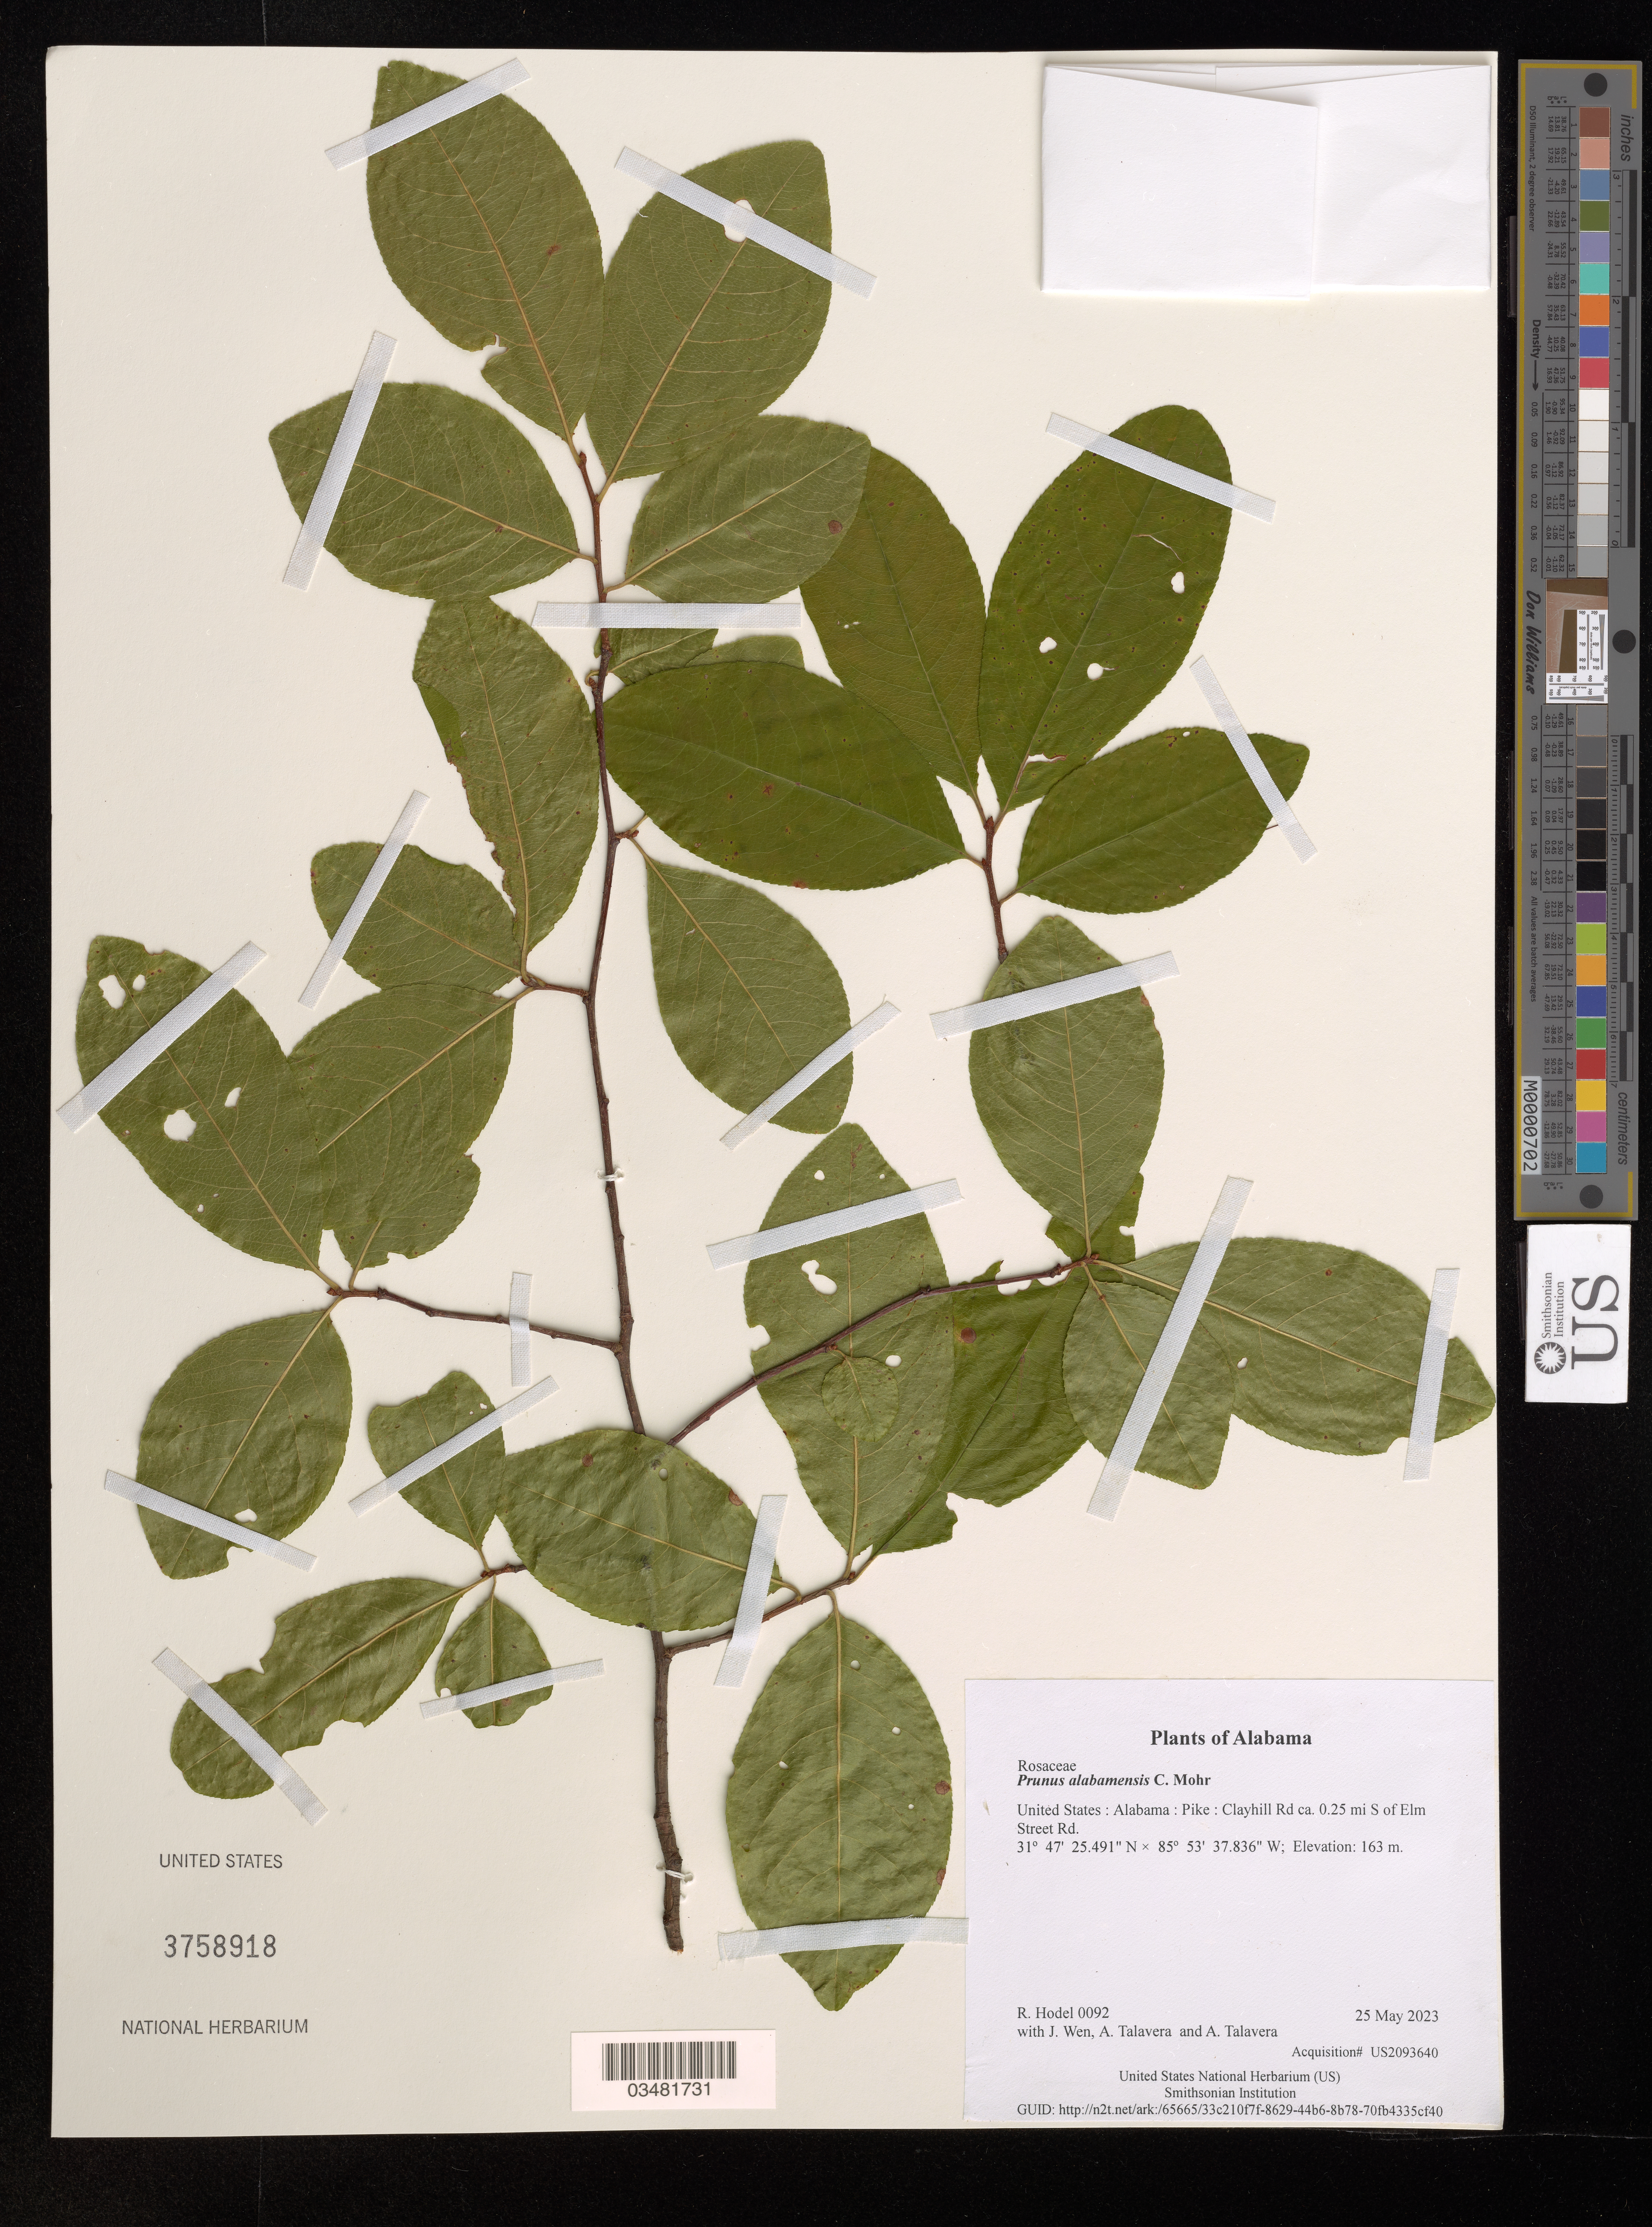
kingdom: Plantae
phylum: Tracheophyta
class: Magnoliopsida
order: Rosales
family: Rosaceae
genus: Prunus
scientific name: Prunus alabamensis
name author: C. Mohr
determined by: Hodel, Richard G. J.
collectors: R. Hodel, J. Wen, A. Talavera & A. Talavera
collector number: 0092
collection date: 2023-05-25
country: United States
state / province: Alabama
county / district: Pike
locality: Clayhill Rd ca. 0.25 mi S of Elm Street Rd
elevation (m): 163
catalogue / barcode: US 3758918